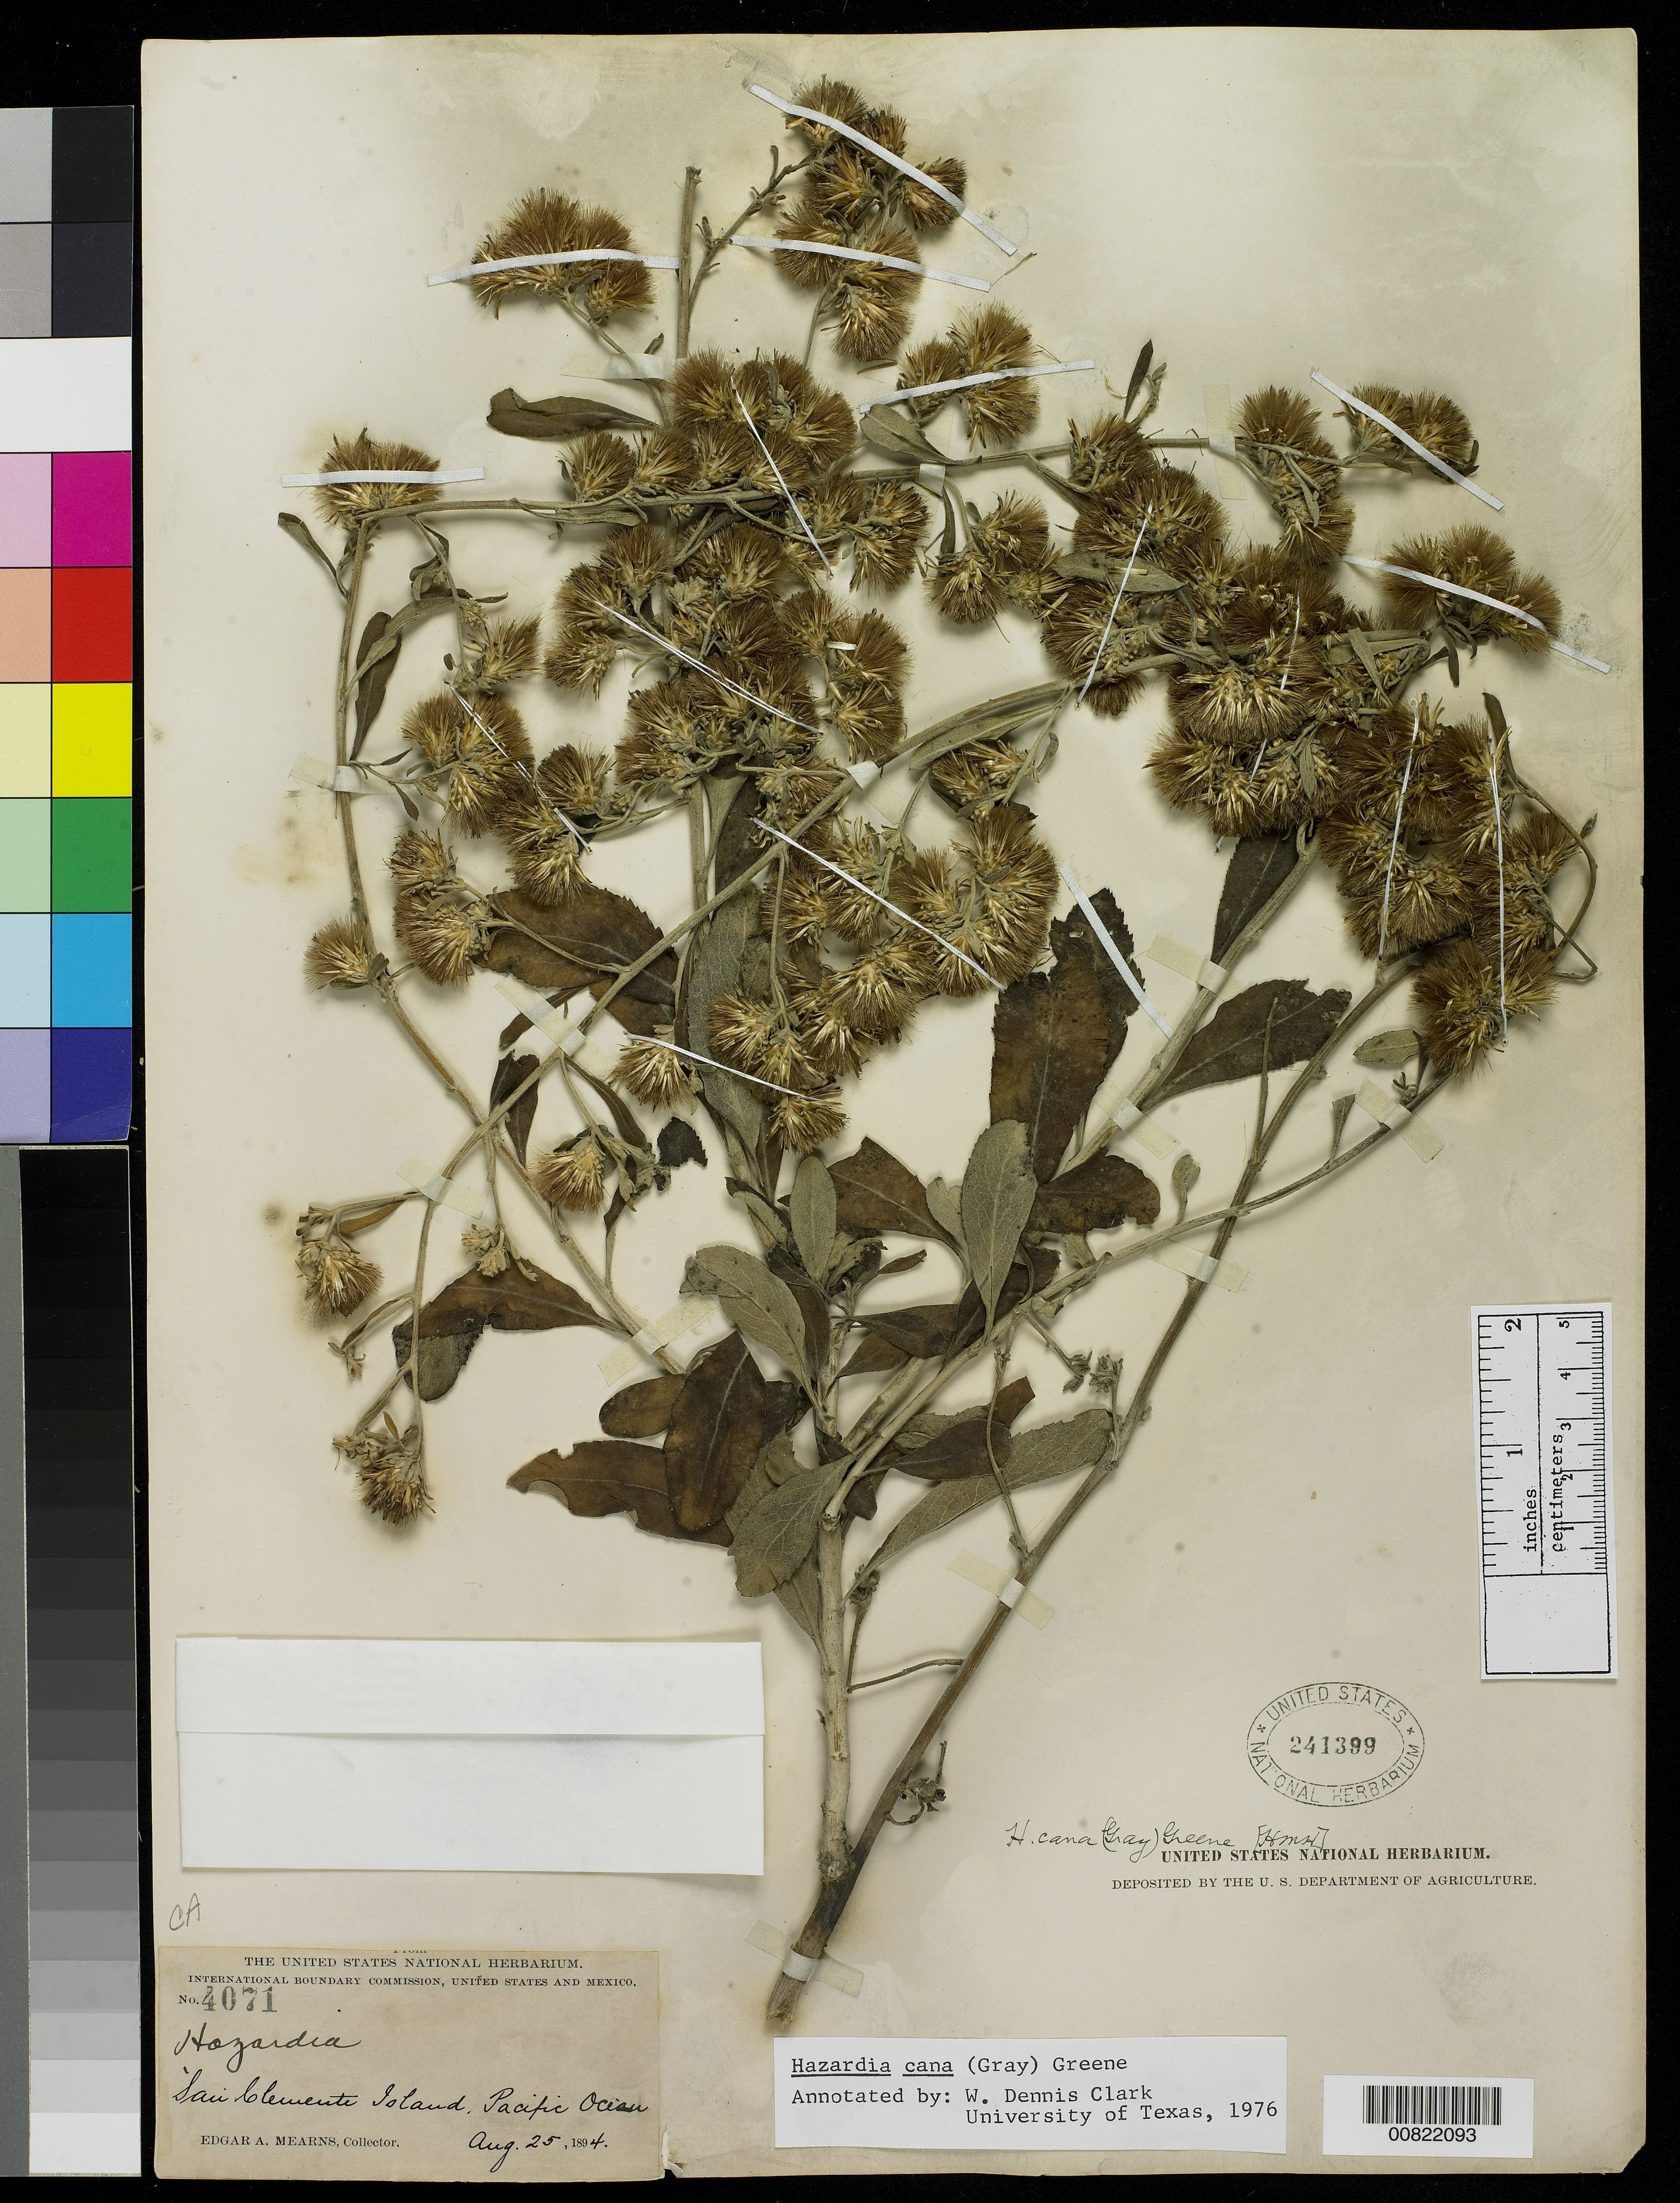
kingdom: Plantae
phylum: Tracheophyta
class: Magnoliopsida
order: Asterales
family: Asteraceae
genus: Hazardia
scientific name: Hazardia cana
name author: (A. Gray) Greene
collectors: E. A. Mearns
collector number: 4071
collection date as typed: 25 Aug 1894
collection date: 1894-08-25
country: United States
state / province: California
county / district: Los Angeles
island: San Clemente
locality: San Clemente Island, California. Pacific Ocean.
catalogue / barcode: US 241399